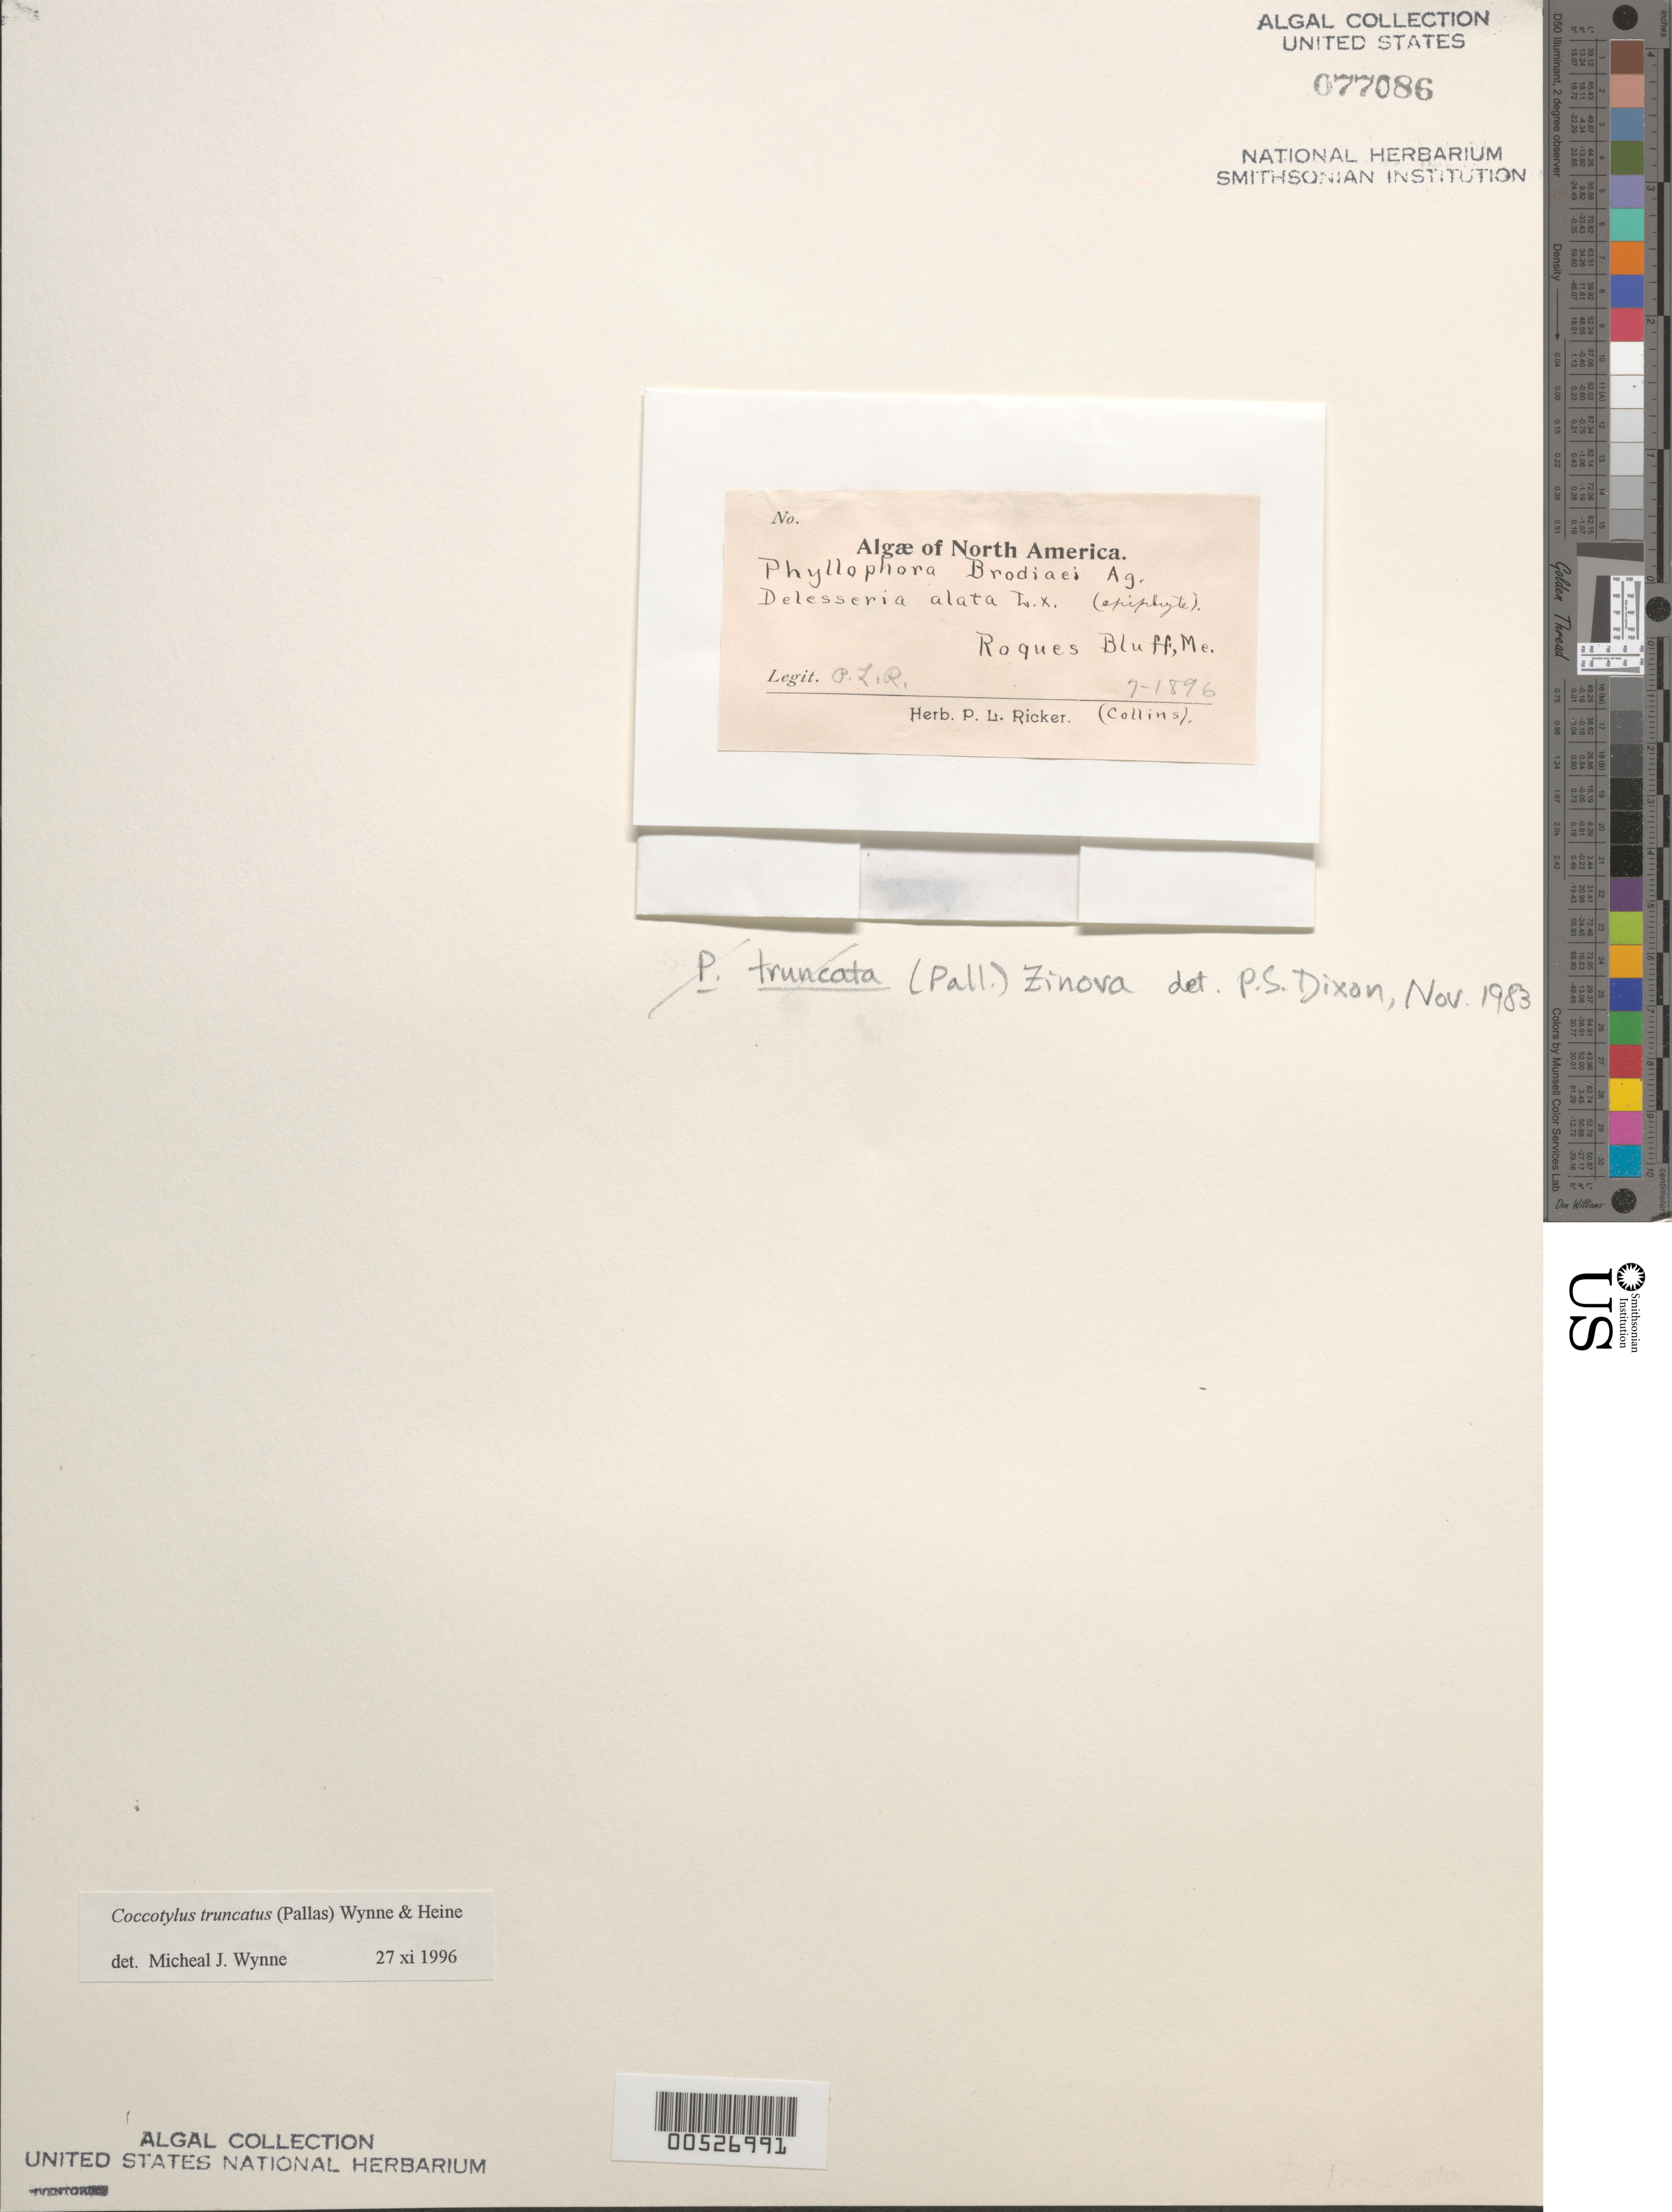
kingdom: Plantae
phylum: Rhodophyta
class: Florideophyceae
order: Gigartinales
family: Phyllophoraceae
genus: Coccotylus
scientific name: Coccotylus truncatus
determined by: Wynne, M. J.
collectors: P. Ricker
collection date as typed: Jul 1896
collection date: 1896-07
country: United States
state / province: Maine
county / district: Washington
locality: Roque Bluffs (Roques Bluff)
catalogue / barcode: US 77086